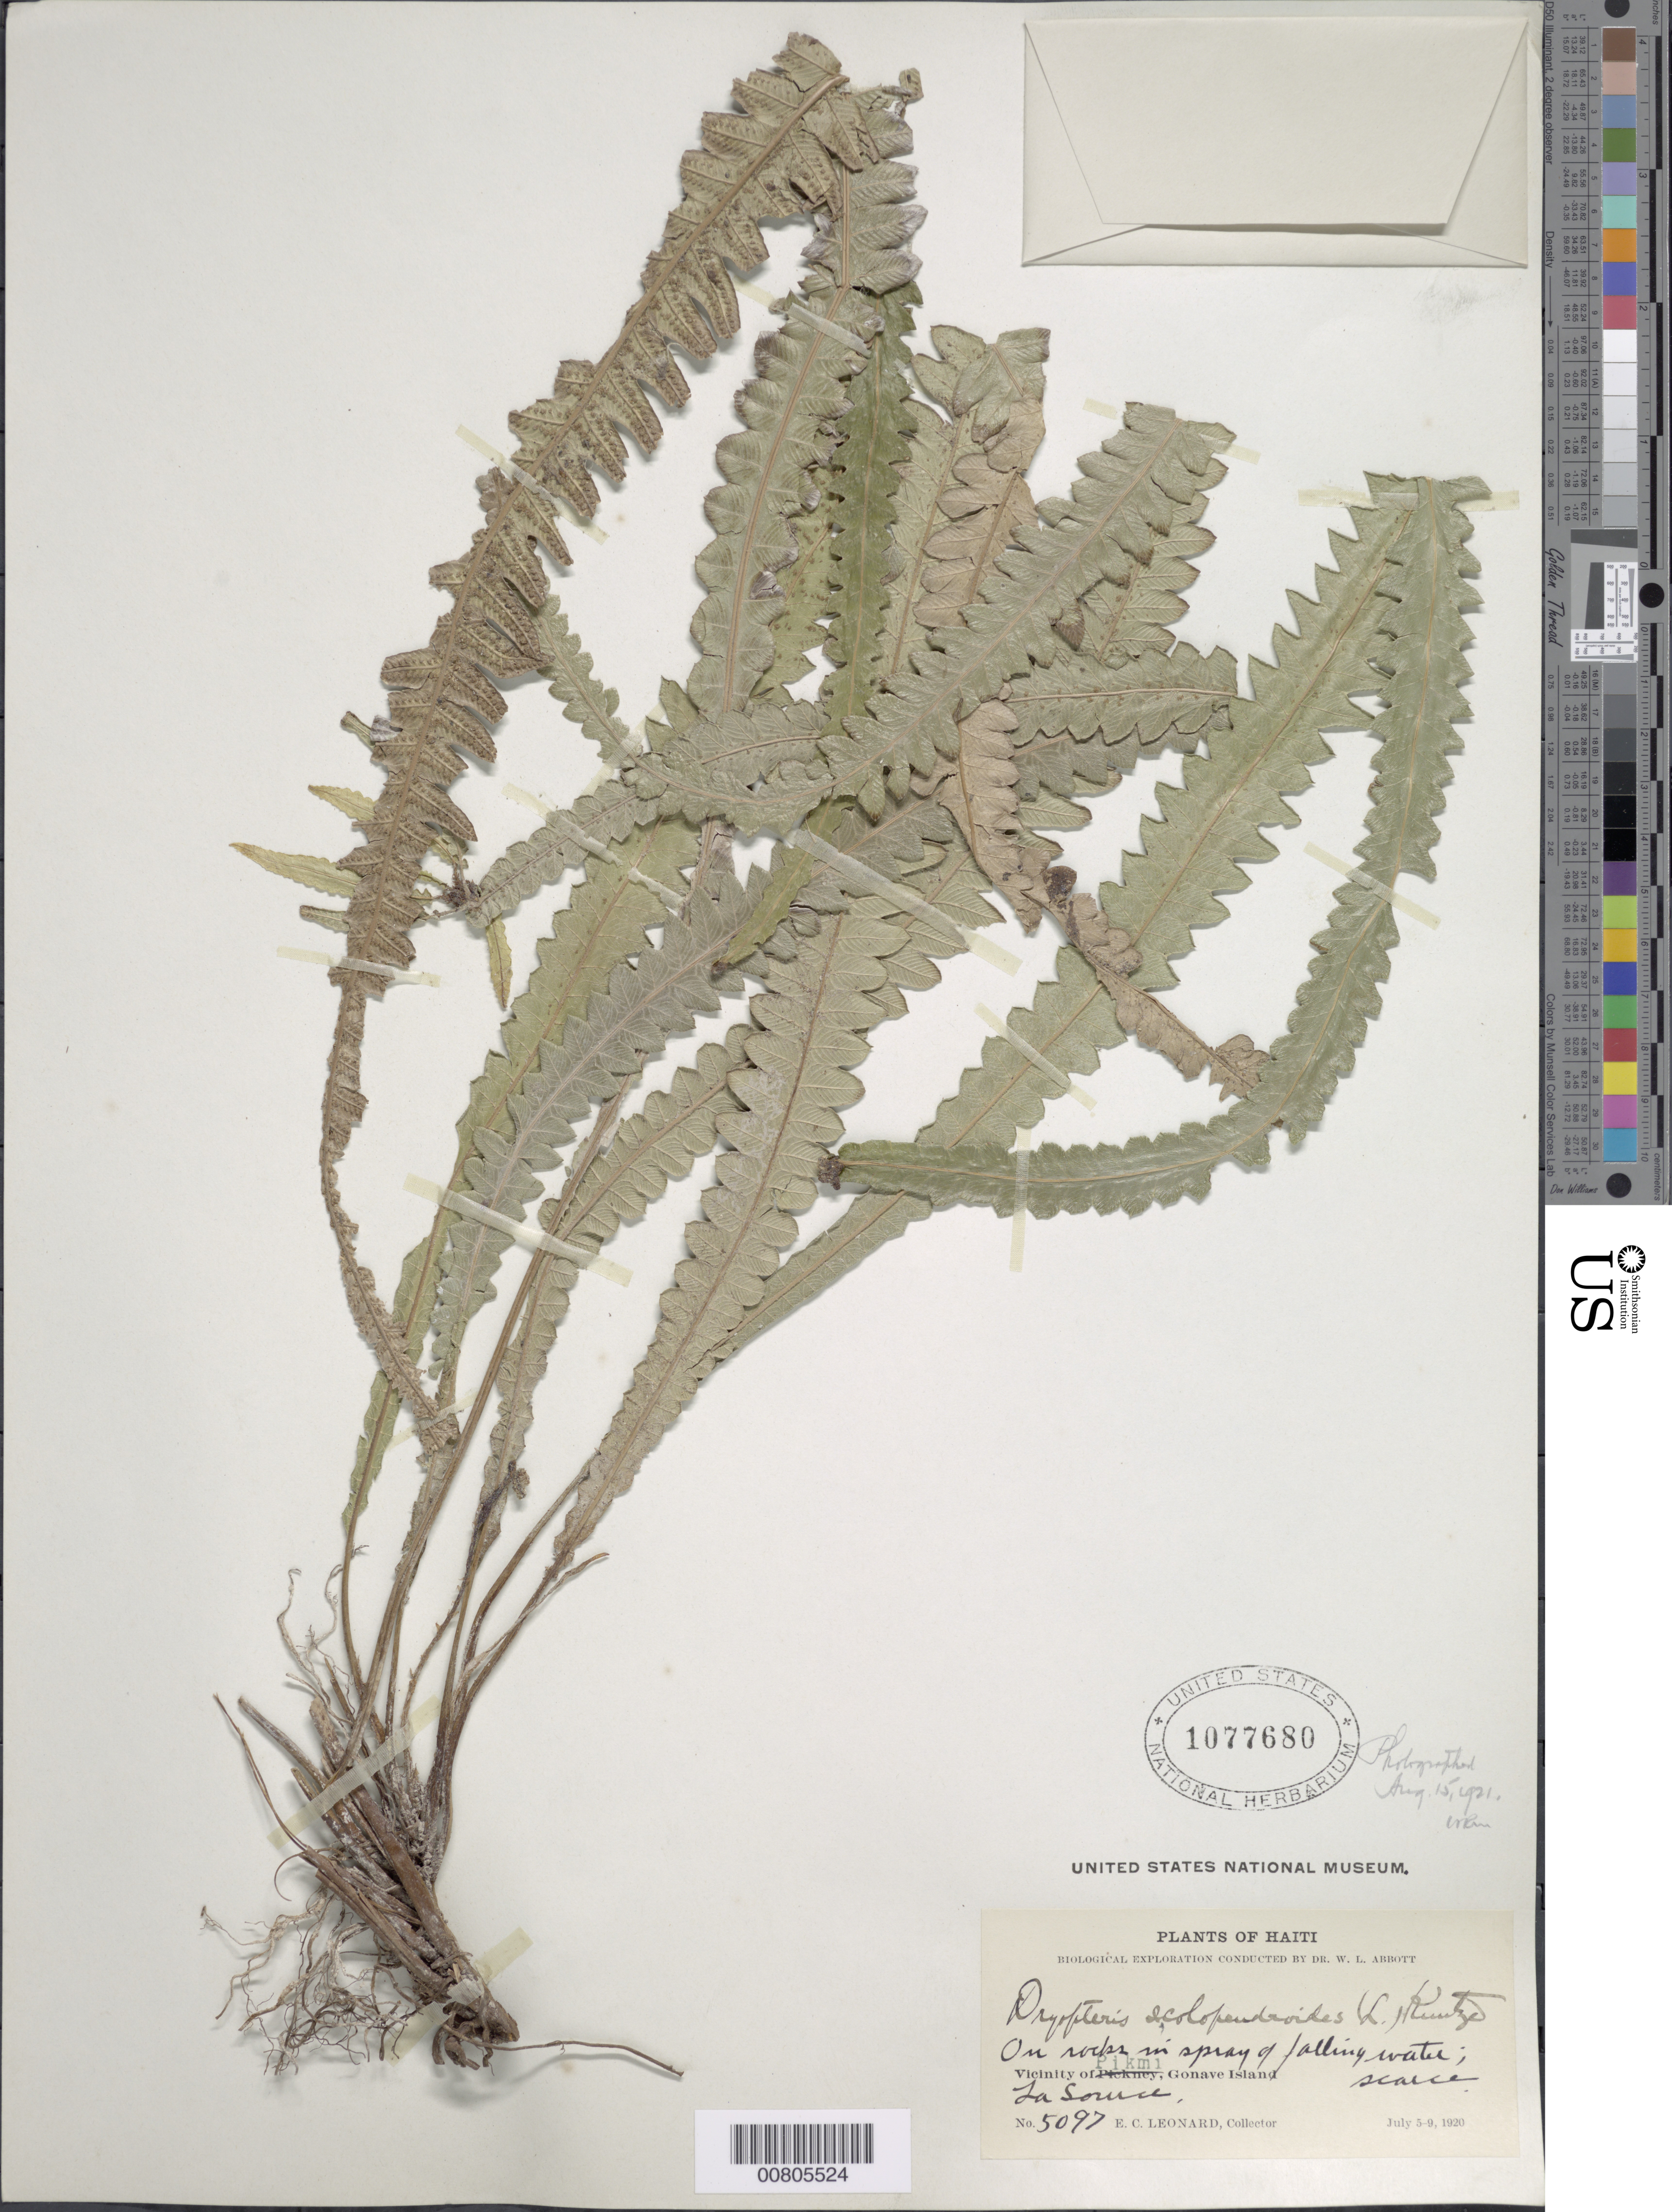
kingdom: Plantae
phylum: Tracheophyta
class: Polypodiopsida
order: Polypodiales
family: Thelypteridaceae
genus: Goniopteris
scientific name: Goniopteris scolopendrioides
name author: (L.) C. Presl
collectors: E. C. Leonard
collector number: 5097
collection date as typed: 05 Jul 1920 to 09 Jul 1920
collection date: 1920-07-05/1920-07-09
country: Haiti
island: Hispaniola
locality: Gonave Island, vicinity Pikmi, La Source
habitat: On rocks in spray of falling water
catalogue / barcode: US 1077680